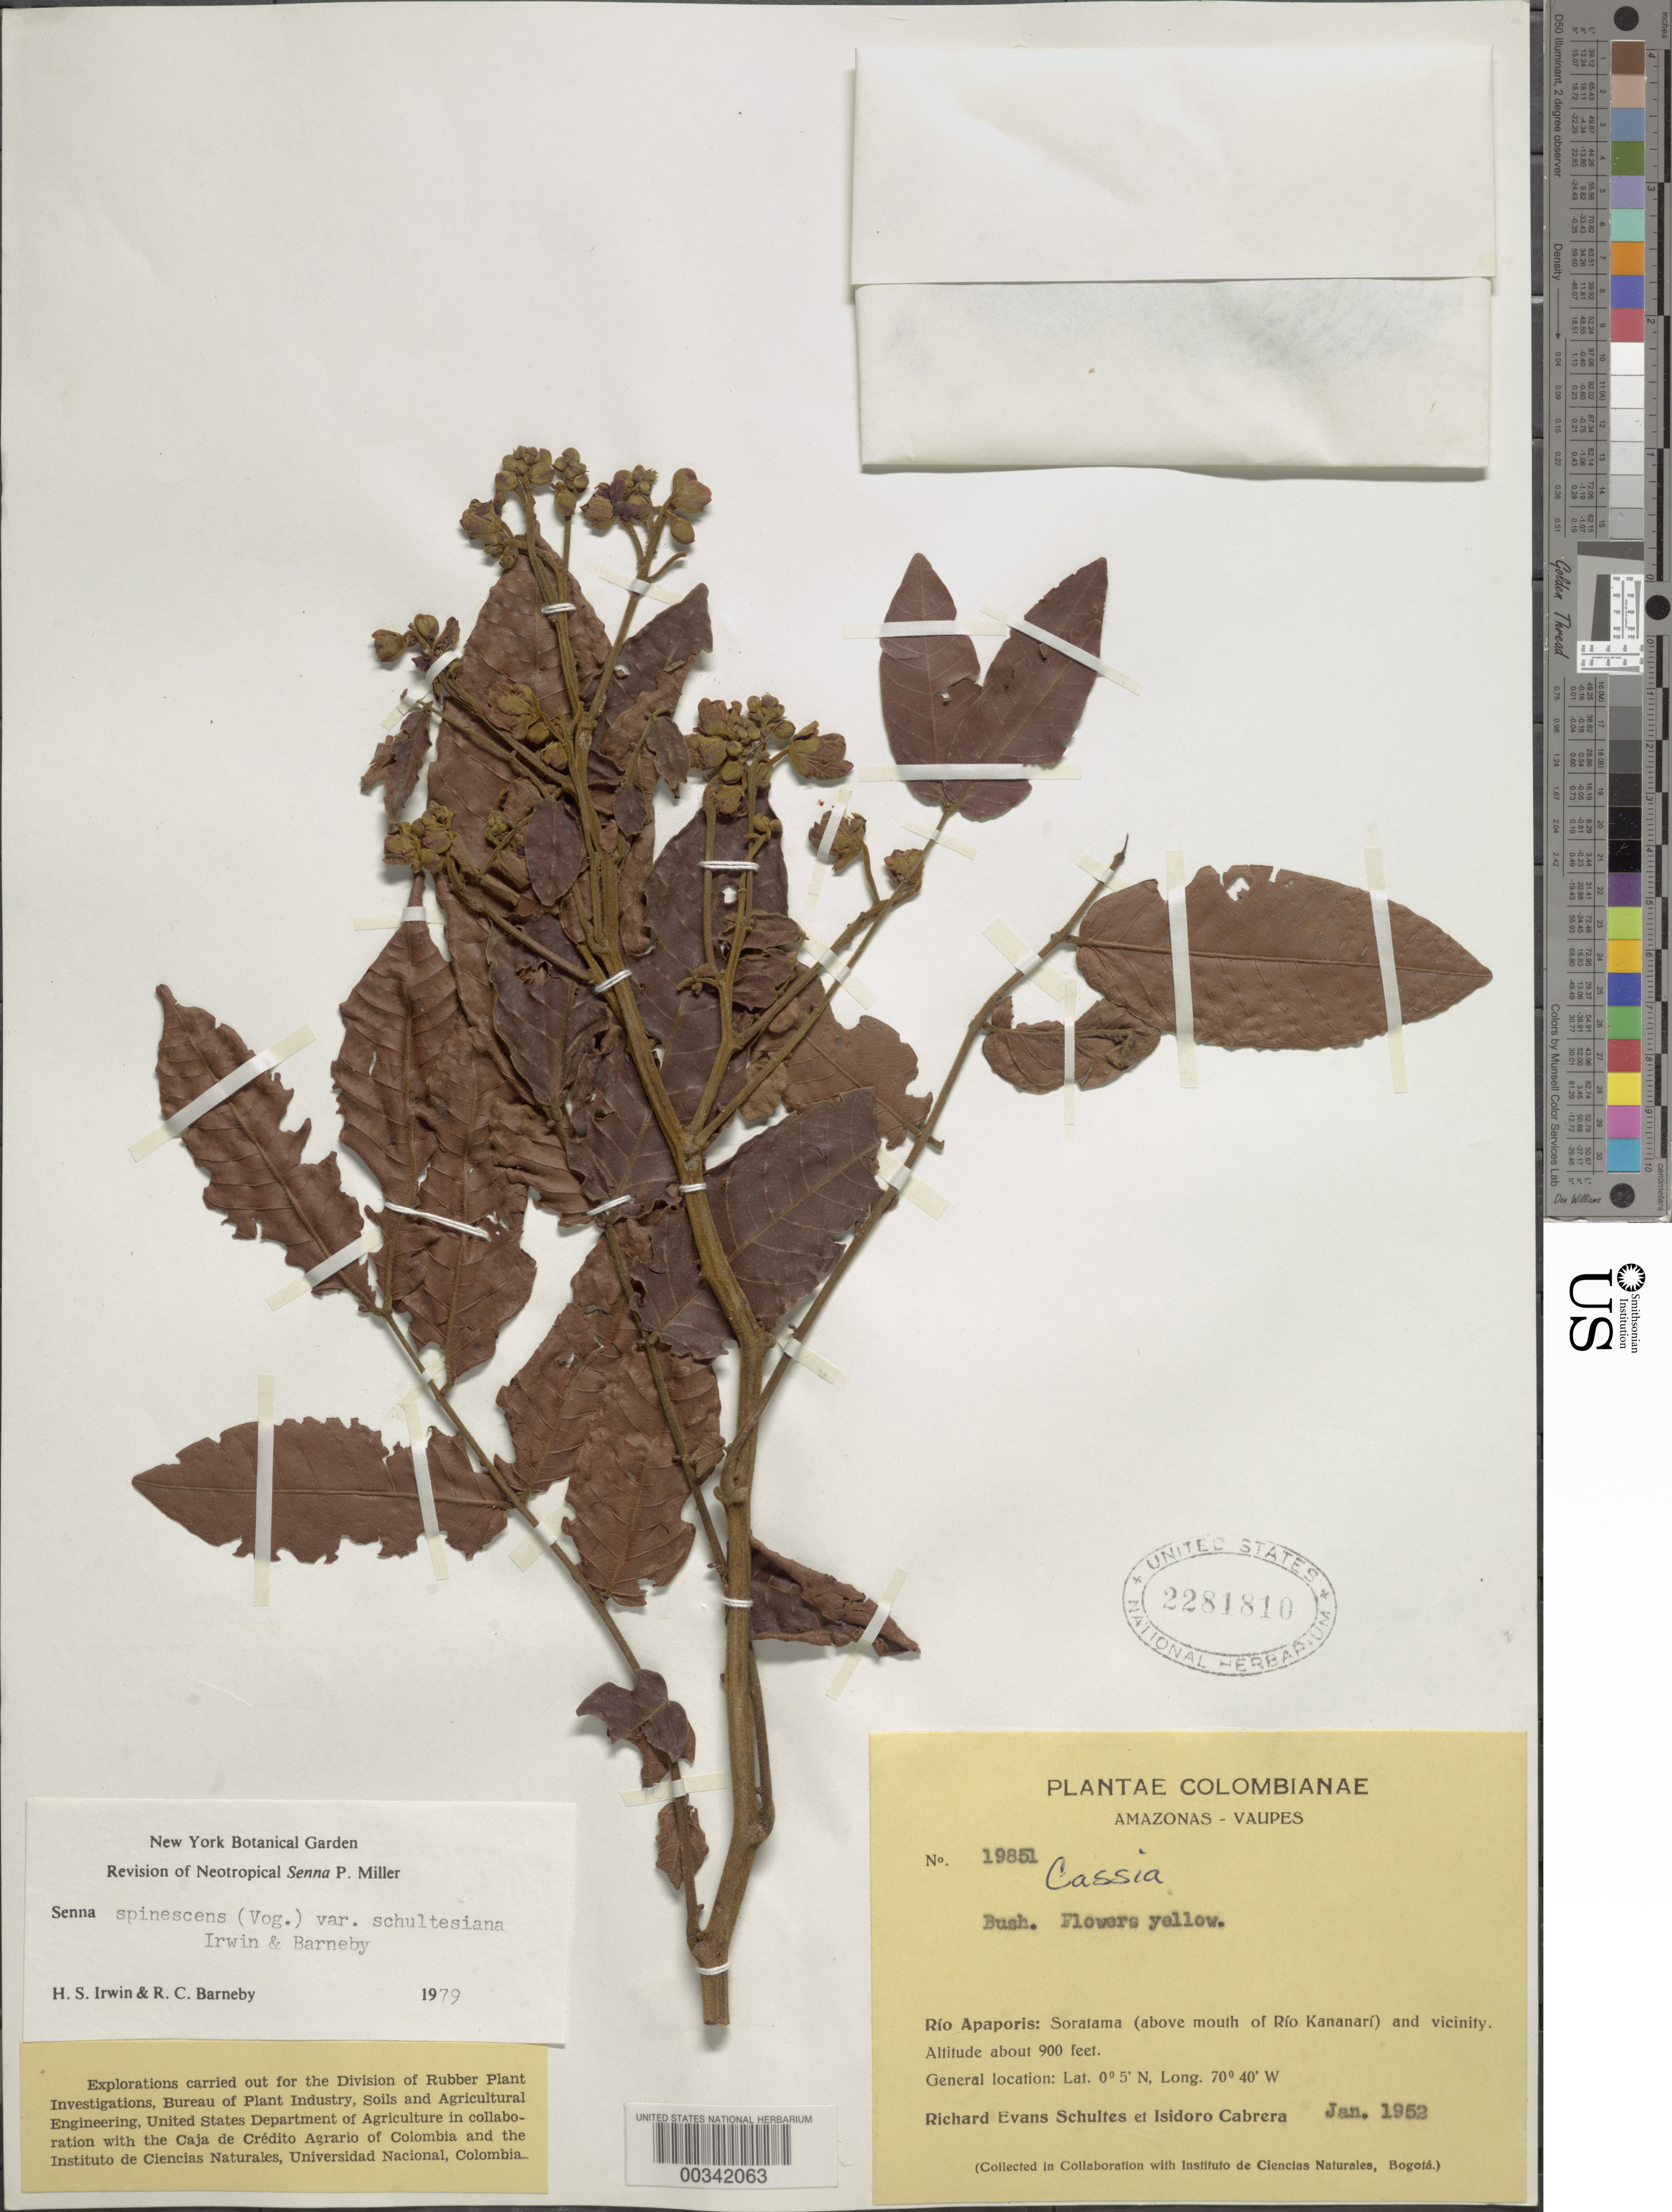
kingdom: Plantae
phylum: Tracheophyta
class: Magnoliopsida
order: Fabales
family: Fabaceae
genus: Senna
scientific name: Senna spinescens var. schultesiana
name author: H.S. Irwin & Barneby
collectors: R. E. Schultes & I. Cabrera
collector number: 19851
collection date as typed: Jan 1952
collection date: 1952-01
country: Colombia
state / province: Amazônas / Vaupés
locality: Rio Apaporis; Soratama, above mouth of Rio Kananari and vicinity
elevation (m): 274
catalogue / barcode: US 2281810